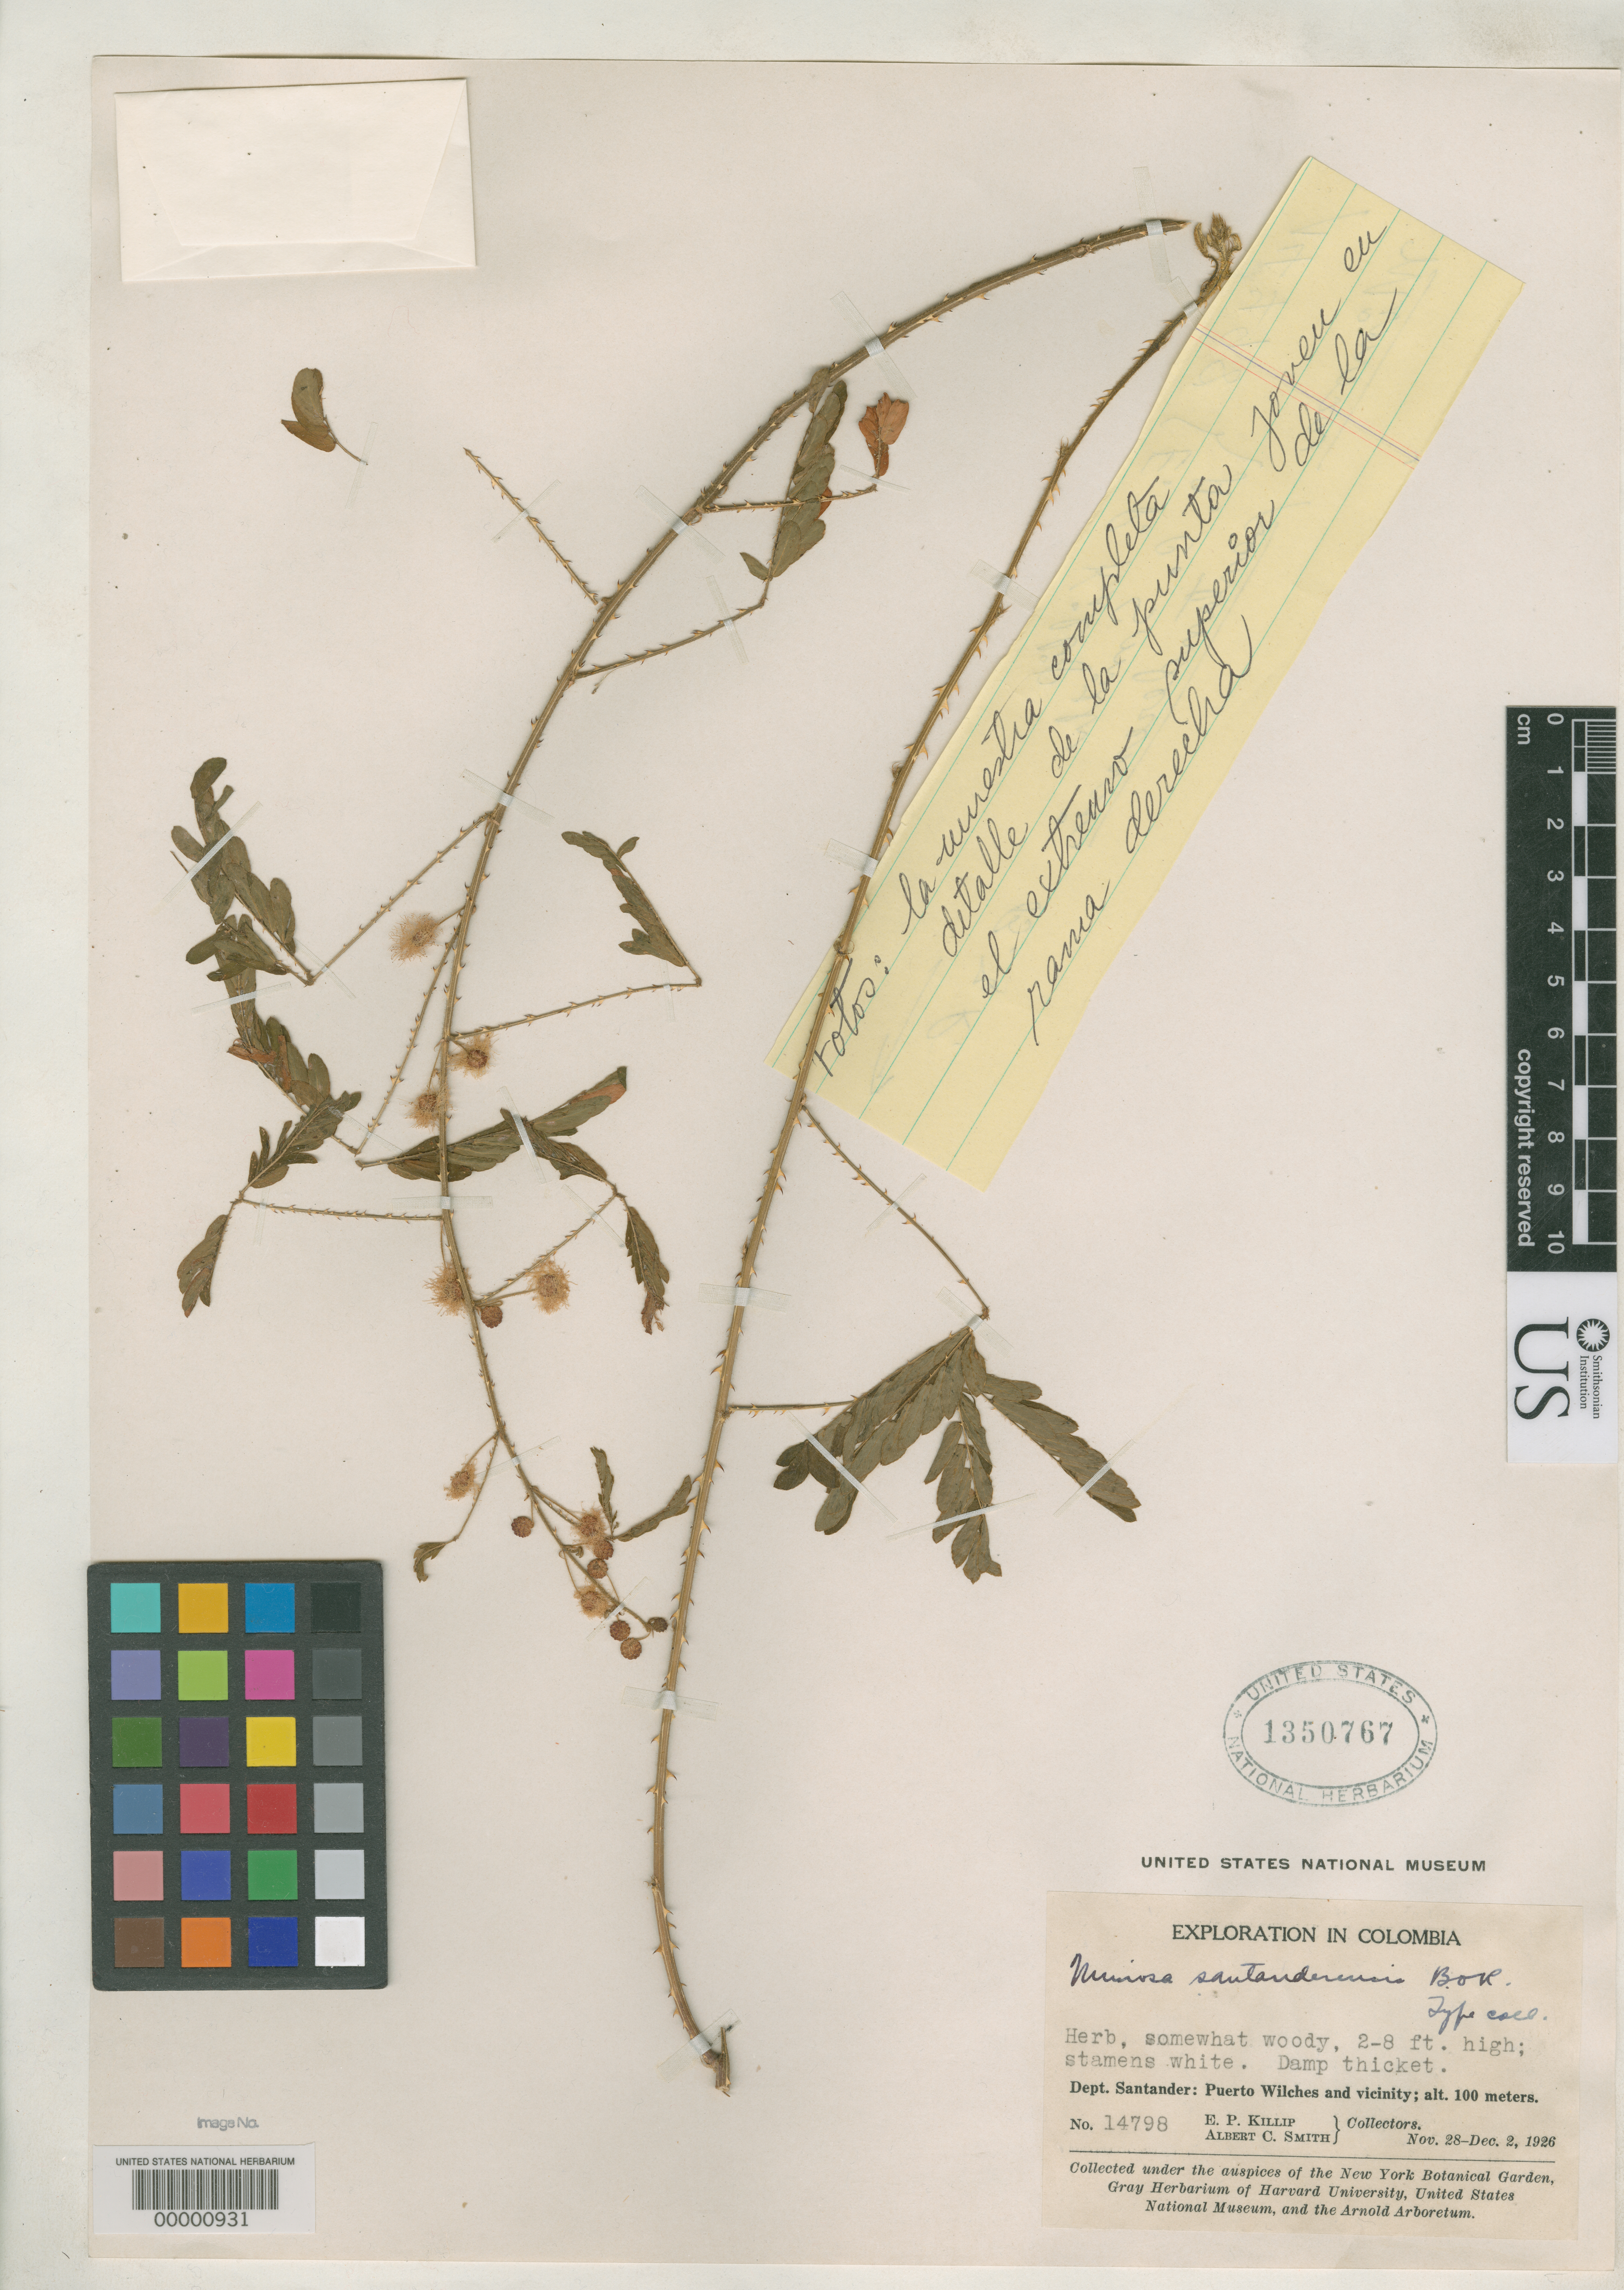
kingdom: Plantae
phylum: Tracheophyta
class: Magnoliopsida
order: Fabales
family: Fabaceae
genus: Mimosa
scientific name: Mimosa santanderensis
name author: Britton & Rose in Britton & Killip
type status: Isotype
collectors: E. P. Killip & A. C. Smith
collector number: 14798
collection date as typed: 28 Nov 1926 to 02 Dec 1926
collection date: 1926-11-28/1926-12-02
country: Colombia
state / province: Santander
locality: Puerto Wilches.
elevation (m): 100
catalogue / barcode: US 1350767